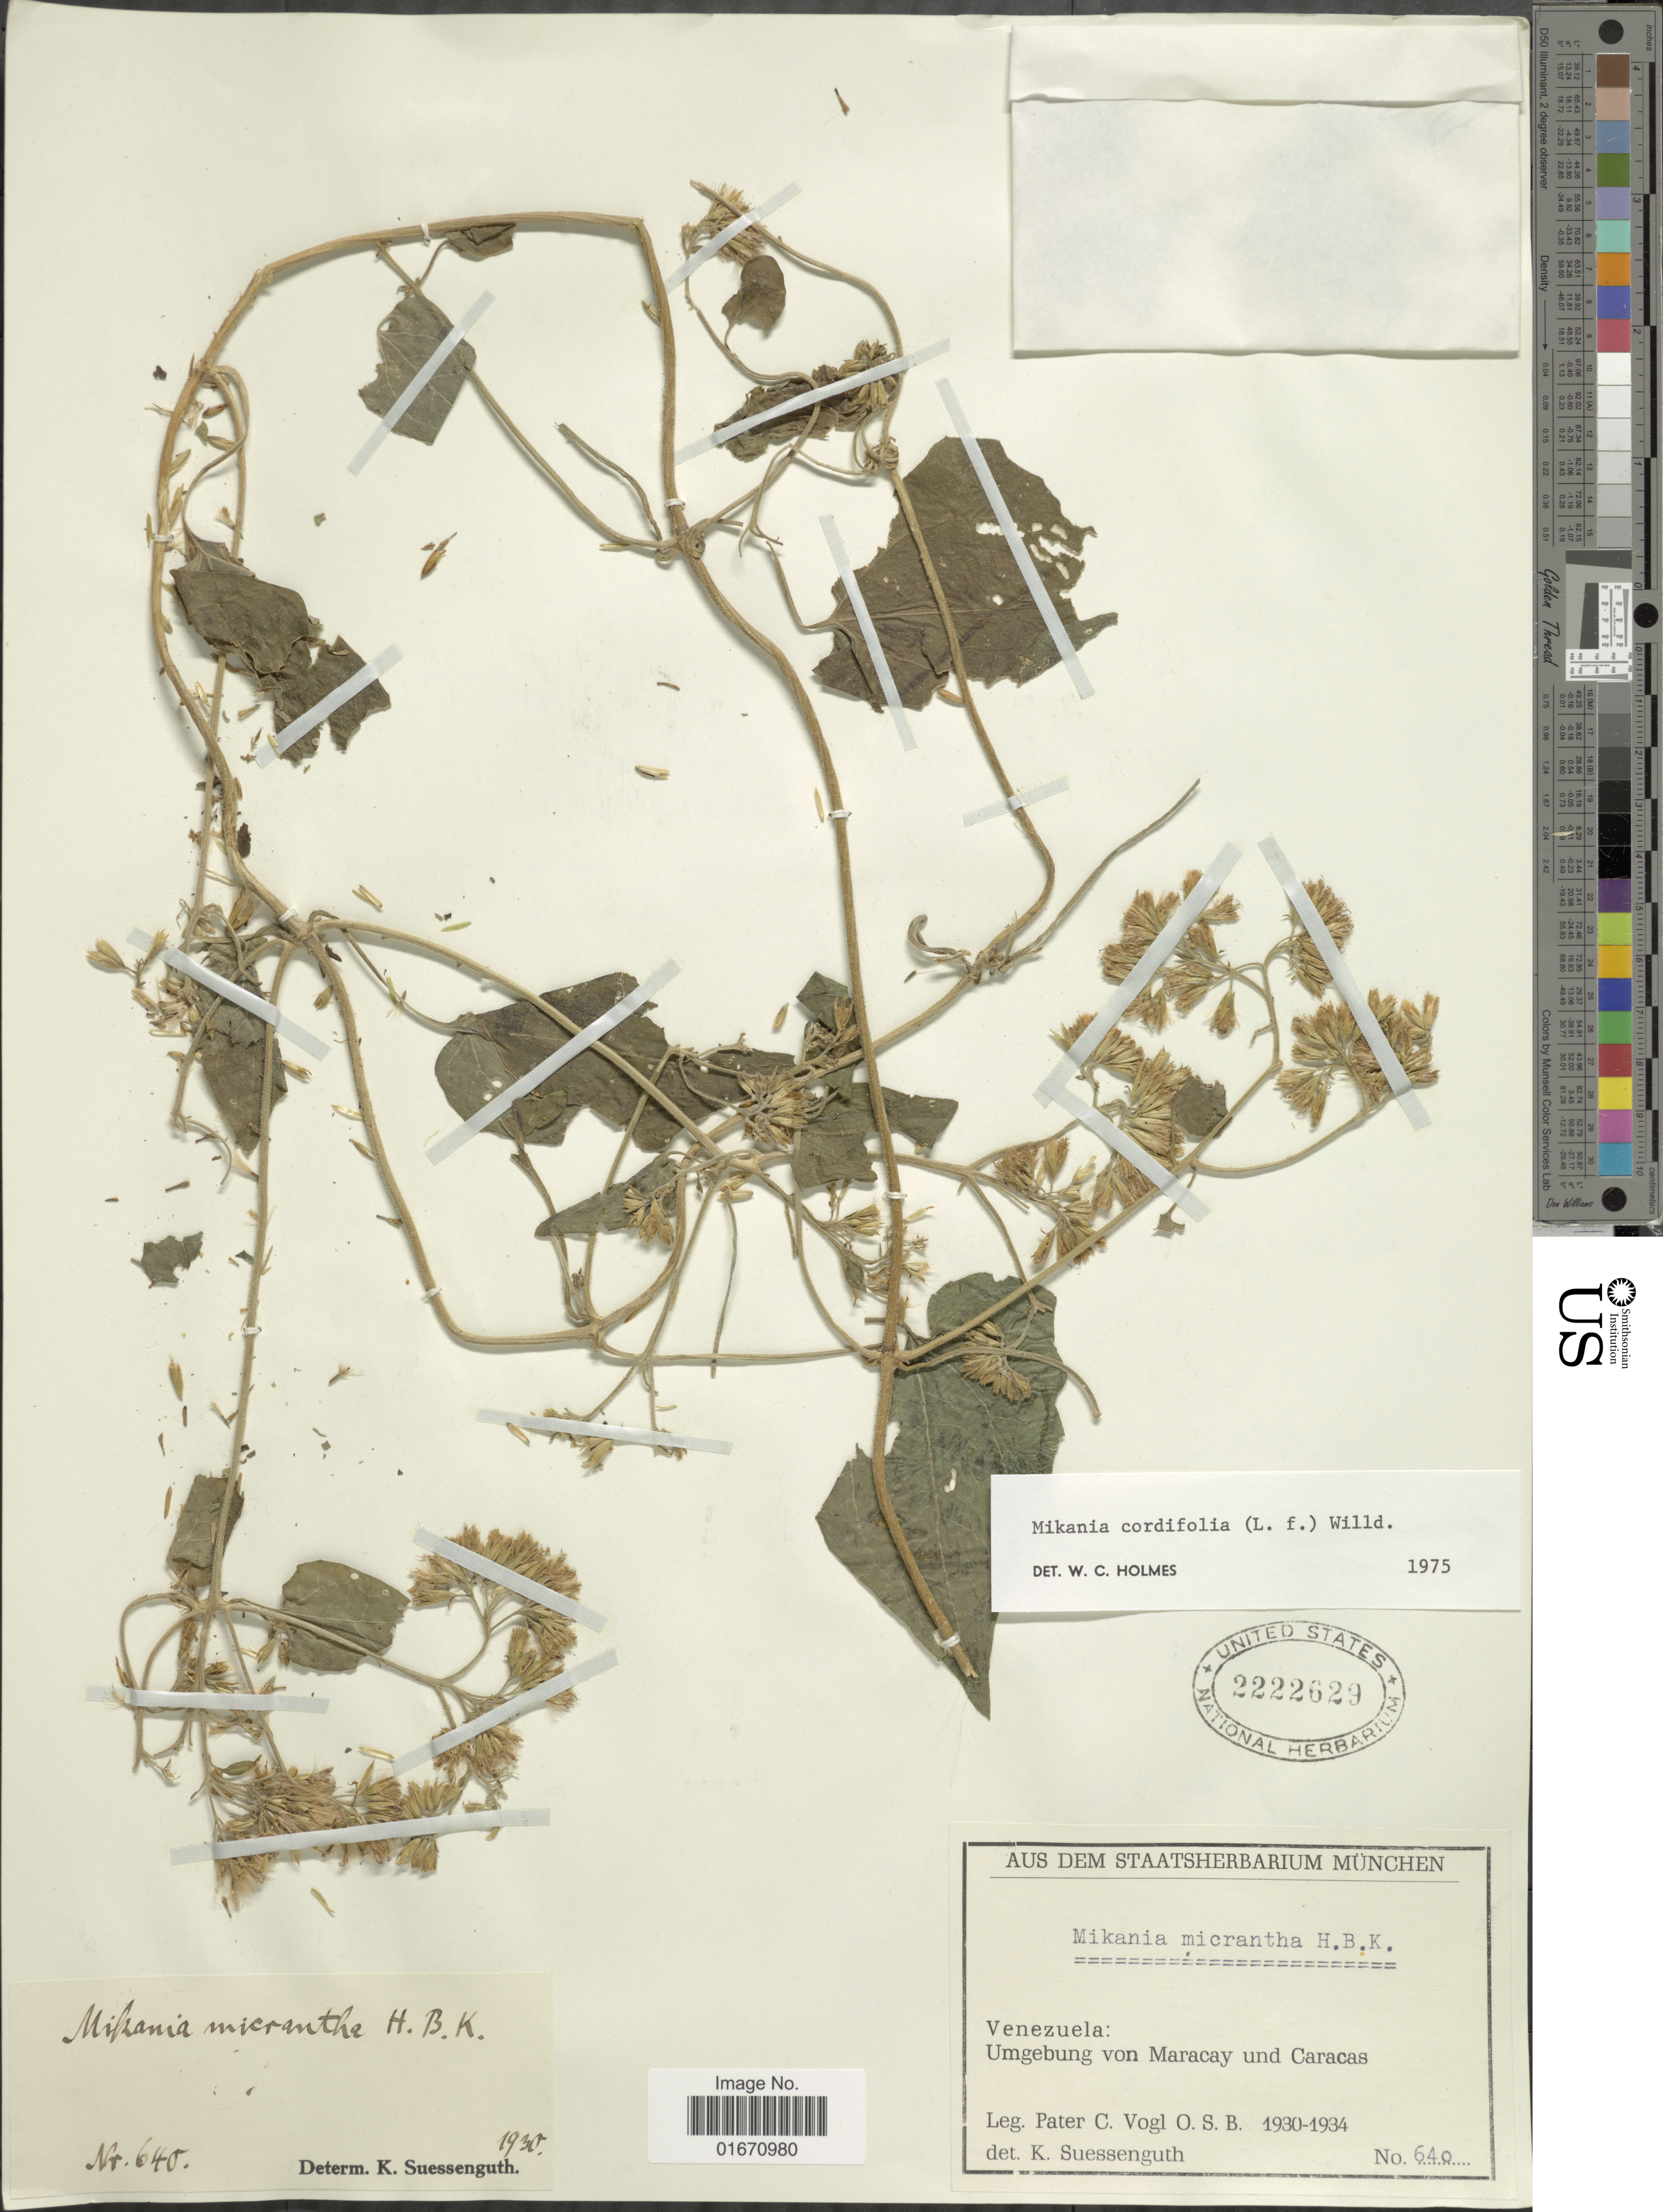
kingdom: Plantae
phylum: Tracheophyta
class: Magnoliopsida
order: Asterales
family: Asteraceae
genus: Mikania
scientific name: Mikania cordifolia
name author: Kunth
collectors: P. C. Vogl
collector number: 640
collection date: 1930/1934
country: Venezuela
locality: Umgebung von Maracay und Caracas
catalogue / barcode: US 2222629